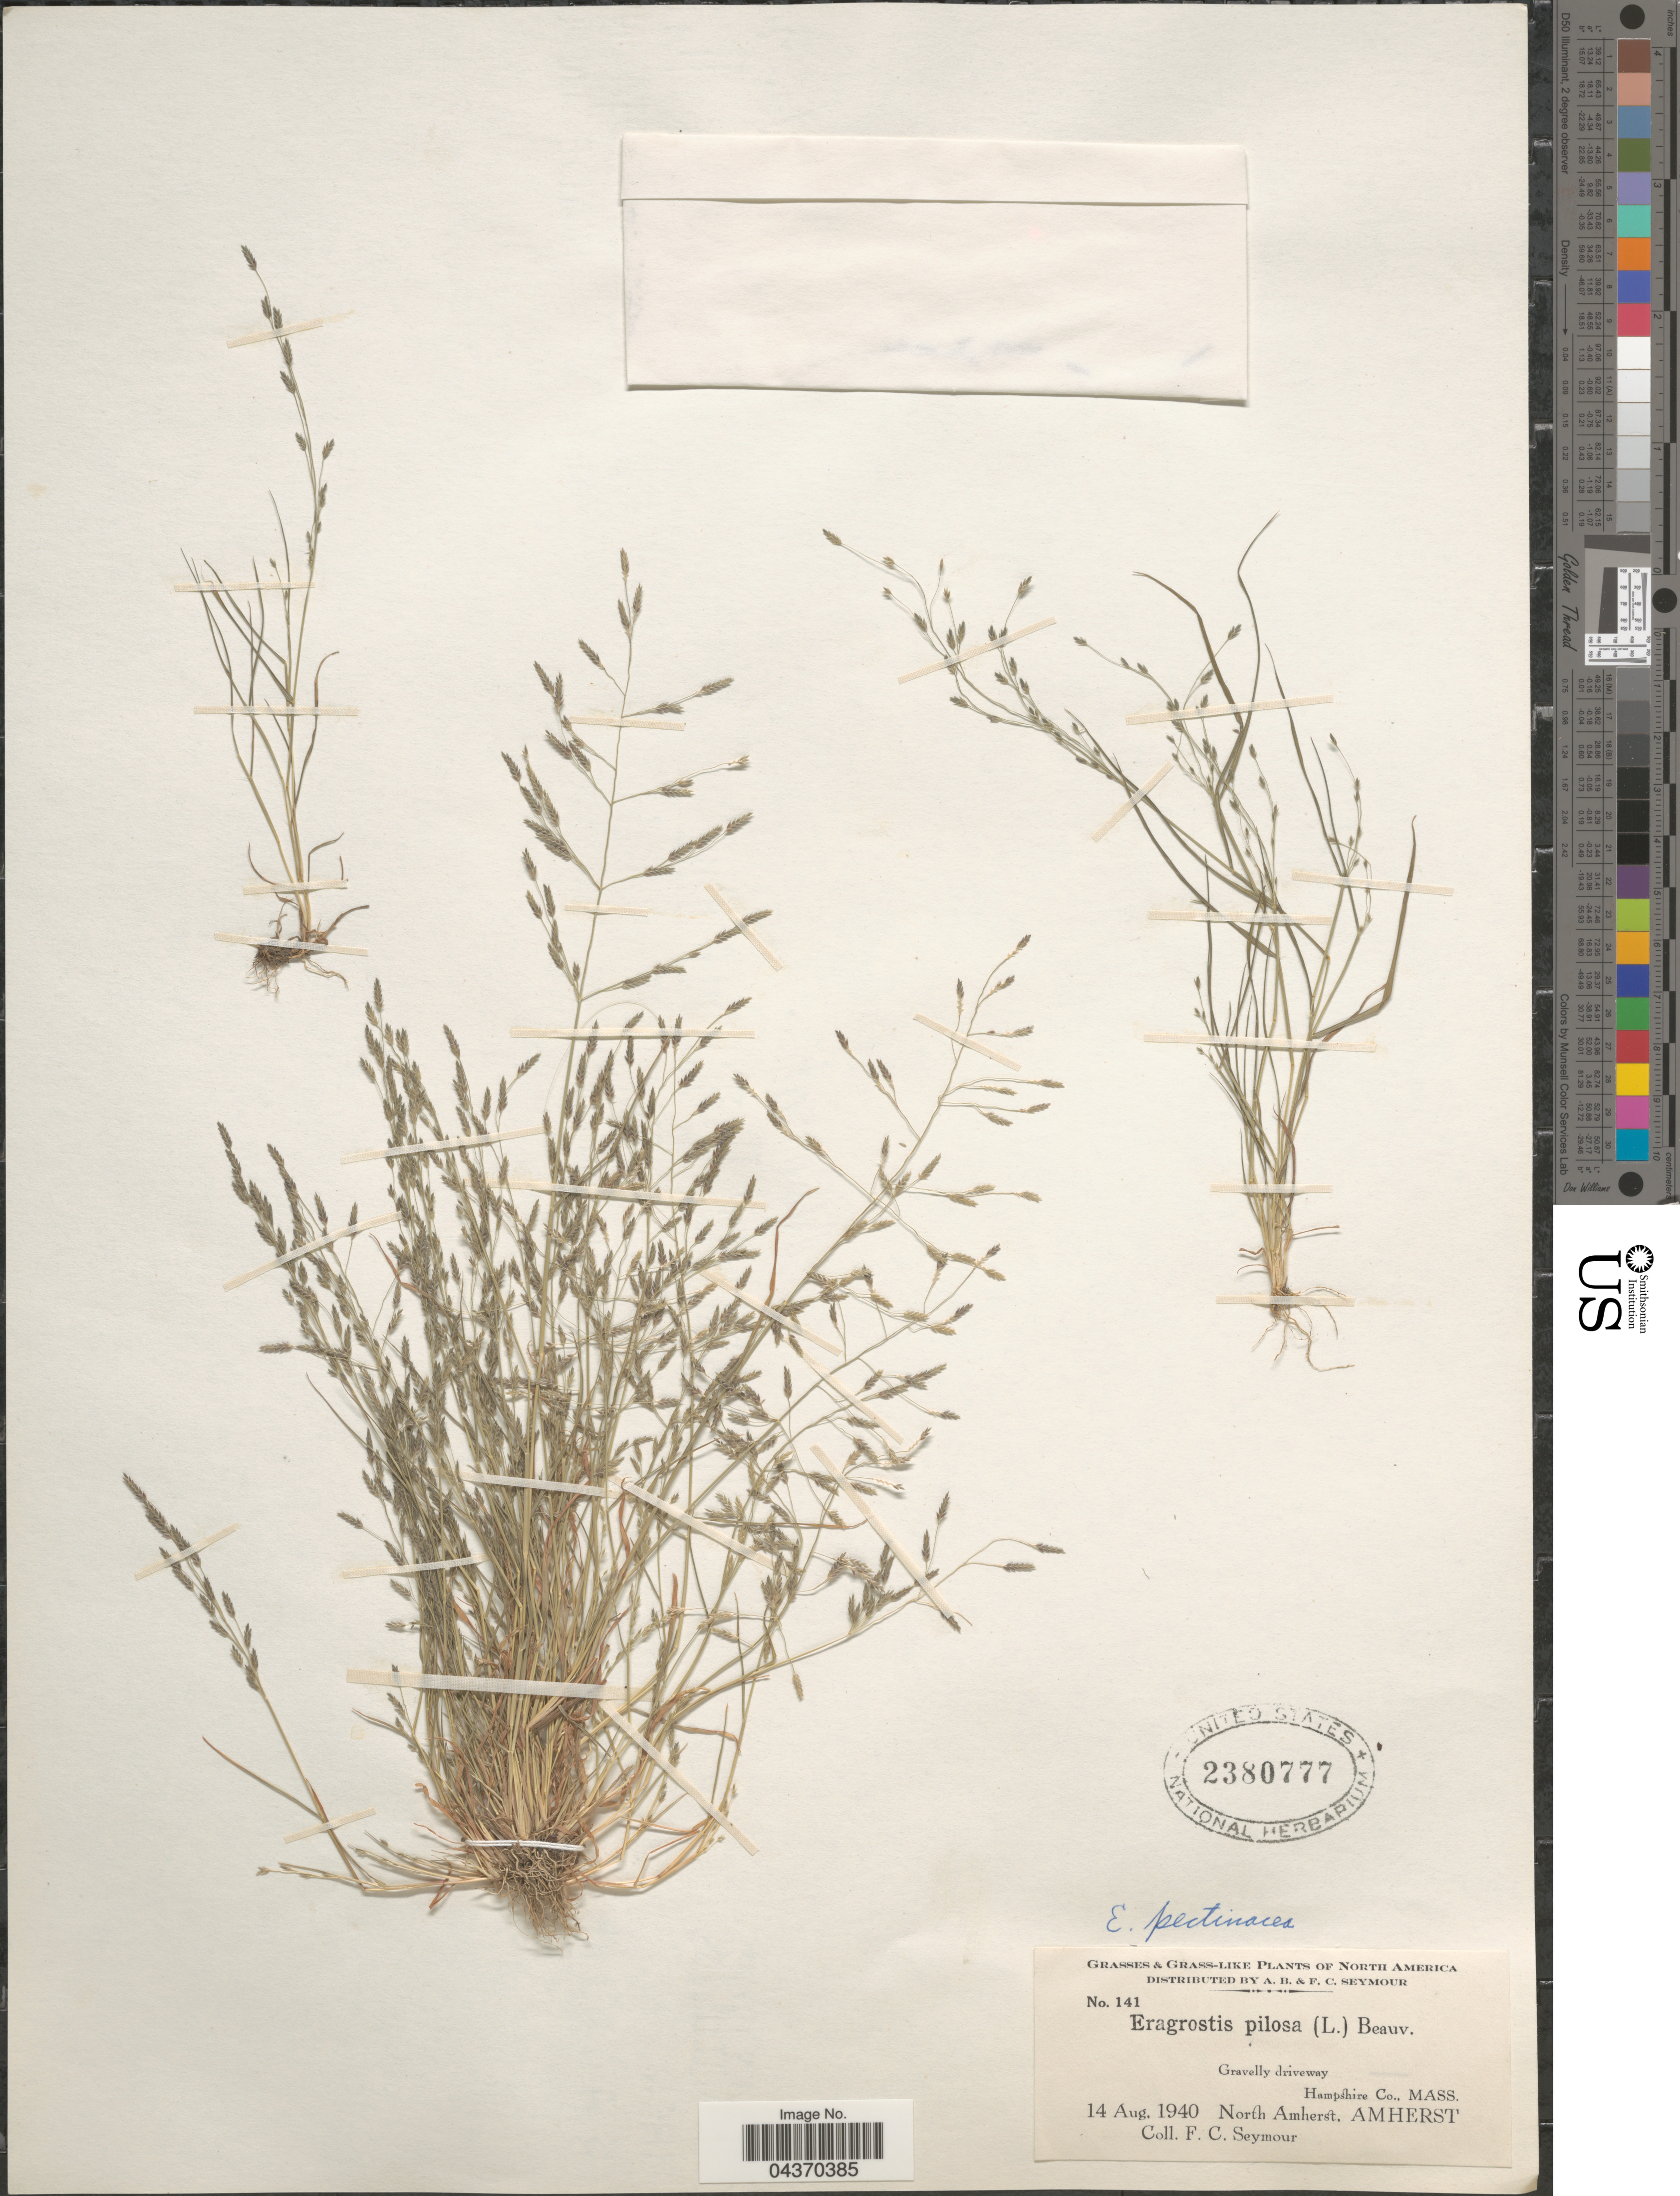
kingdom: Plantae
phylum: Tracheophyta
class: Liliopsida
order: Poales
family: Poaceae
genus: Eragrostis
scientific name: Eragrostis pectinacea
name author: (Michx.) Nees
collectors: F. C. Seymour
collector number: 141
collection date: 1940-08-14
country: United States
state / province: Massachusetts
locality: Hampshire Co. North Amherst, Amherst.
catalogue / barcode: US 2380777